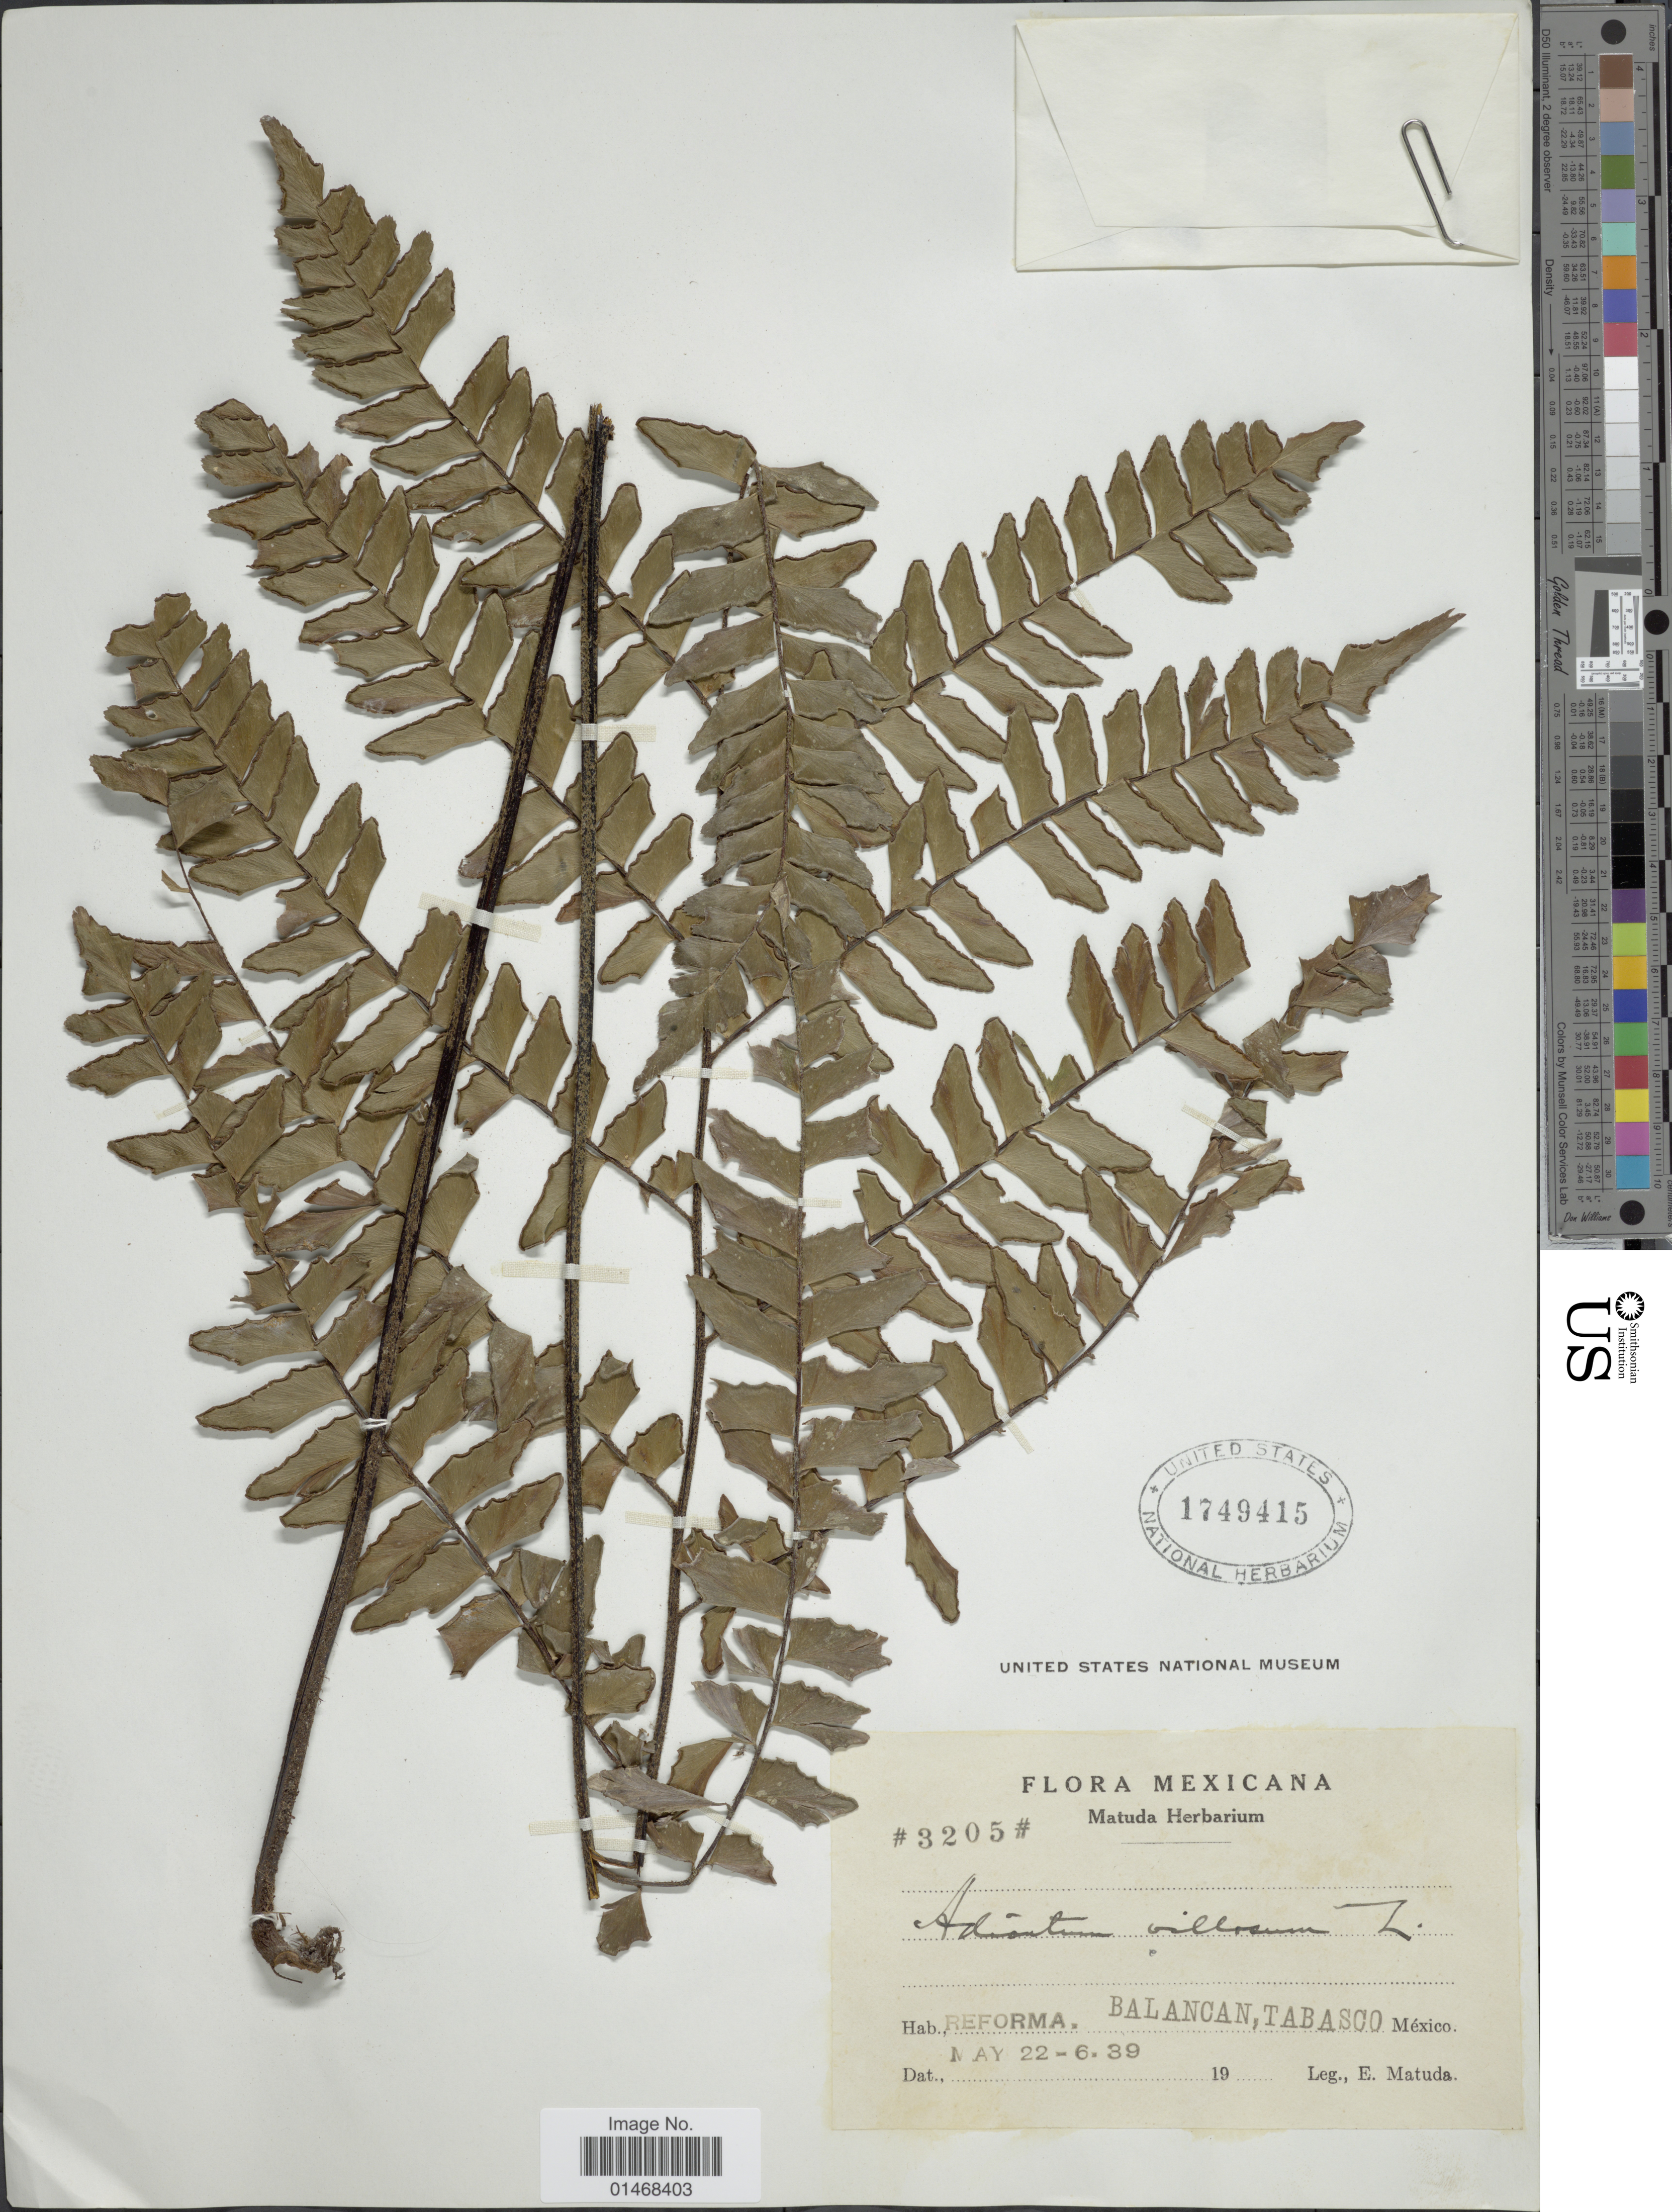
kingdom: Plantae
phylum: Tracheophyta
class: Polypodiopsida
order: Polypodiales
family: Pteridaceae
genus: Adiantum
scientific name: Adiantum villosum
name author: L.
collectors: E. Matuda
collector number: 3205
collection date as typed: Transcribed d/m/y: 6/5/39 to 22/5/39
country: Mexico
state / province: Tabasco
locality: Reforma, Balancan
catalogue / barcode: US 1749415